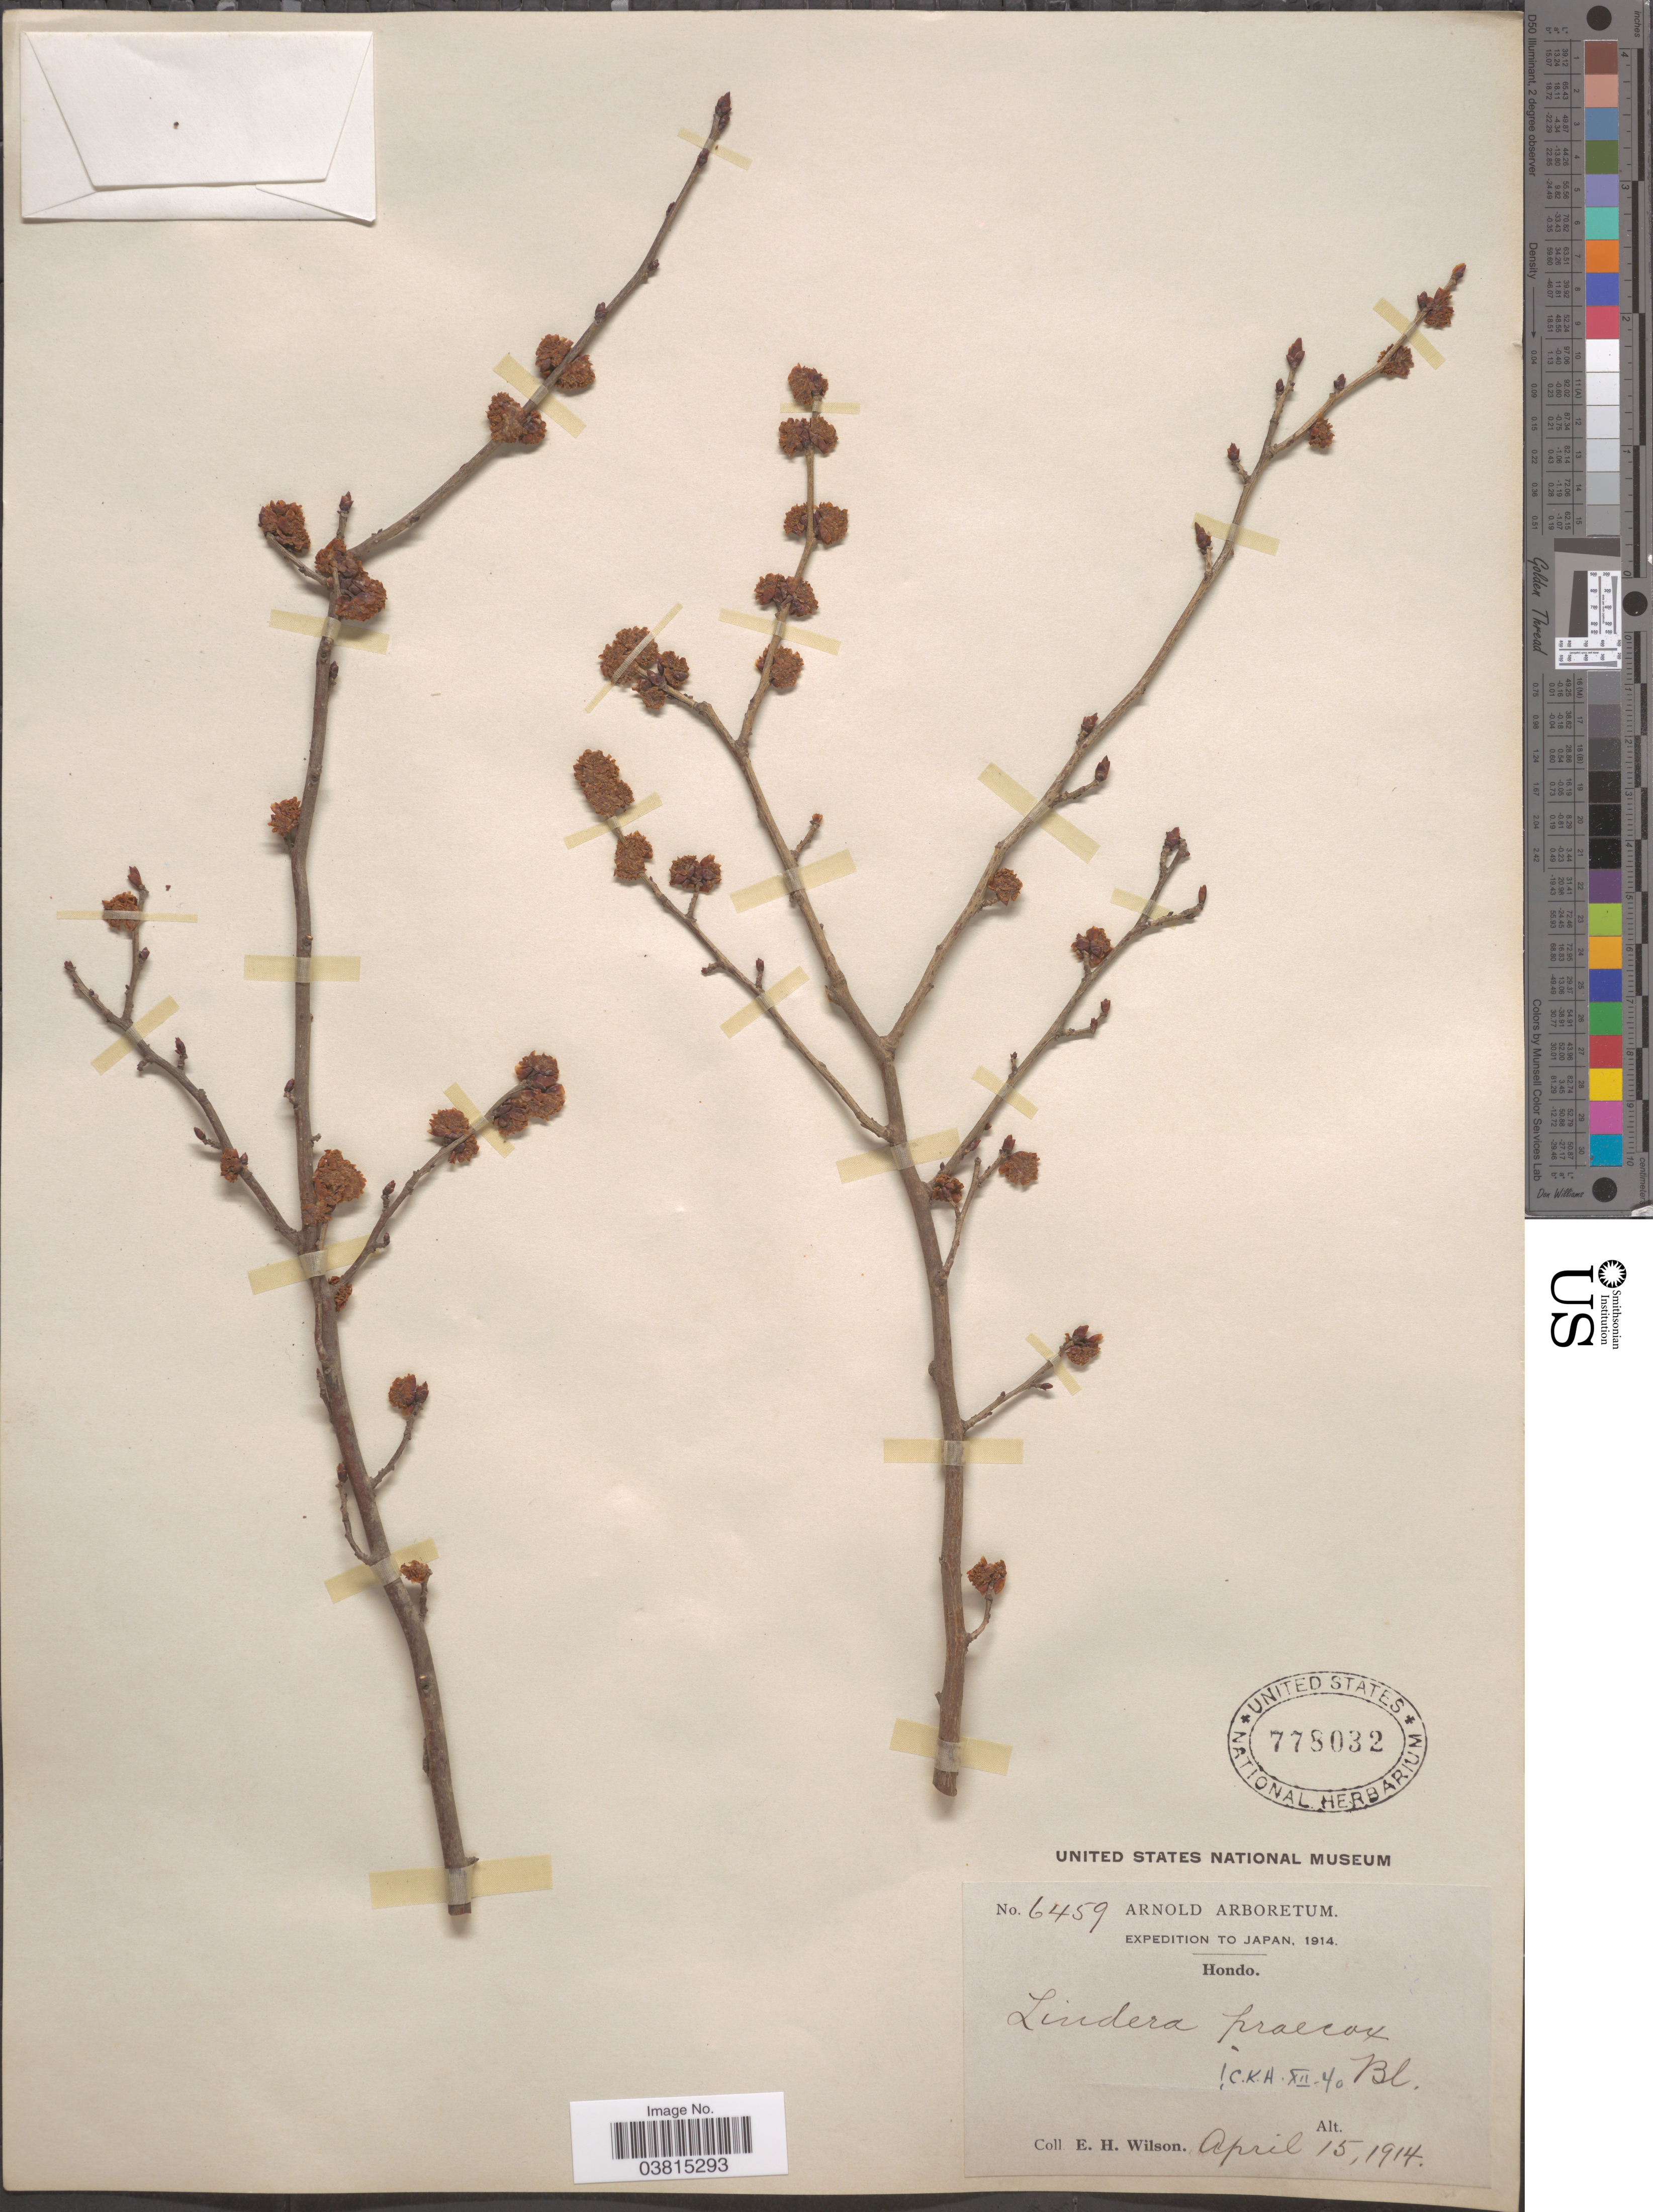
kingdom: Plantae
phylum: Tracheophyta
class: Magnoliopsida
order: Laurales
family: Lauraceae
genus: Lindera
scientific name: Lindera praecox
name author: (Siebold & Zucc.) Blume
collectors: E. Wilson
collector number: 6459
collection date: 1914-04-15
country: Japan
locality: Hondo.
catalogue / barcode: US 778032